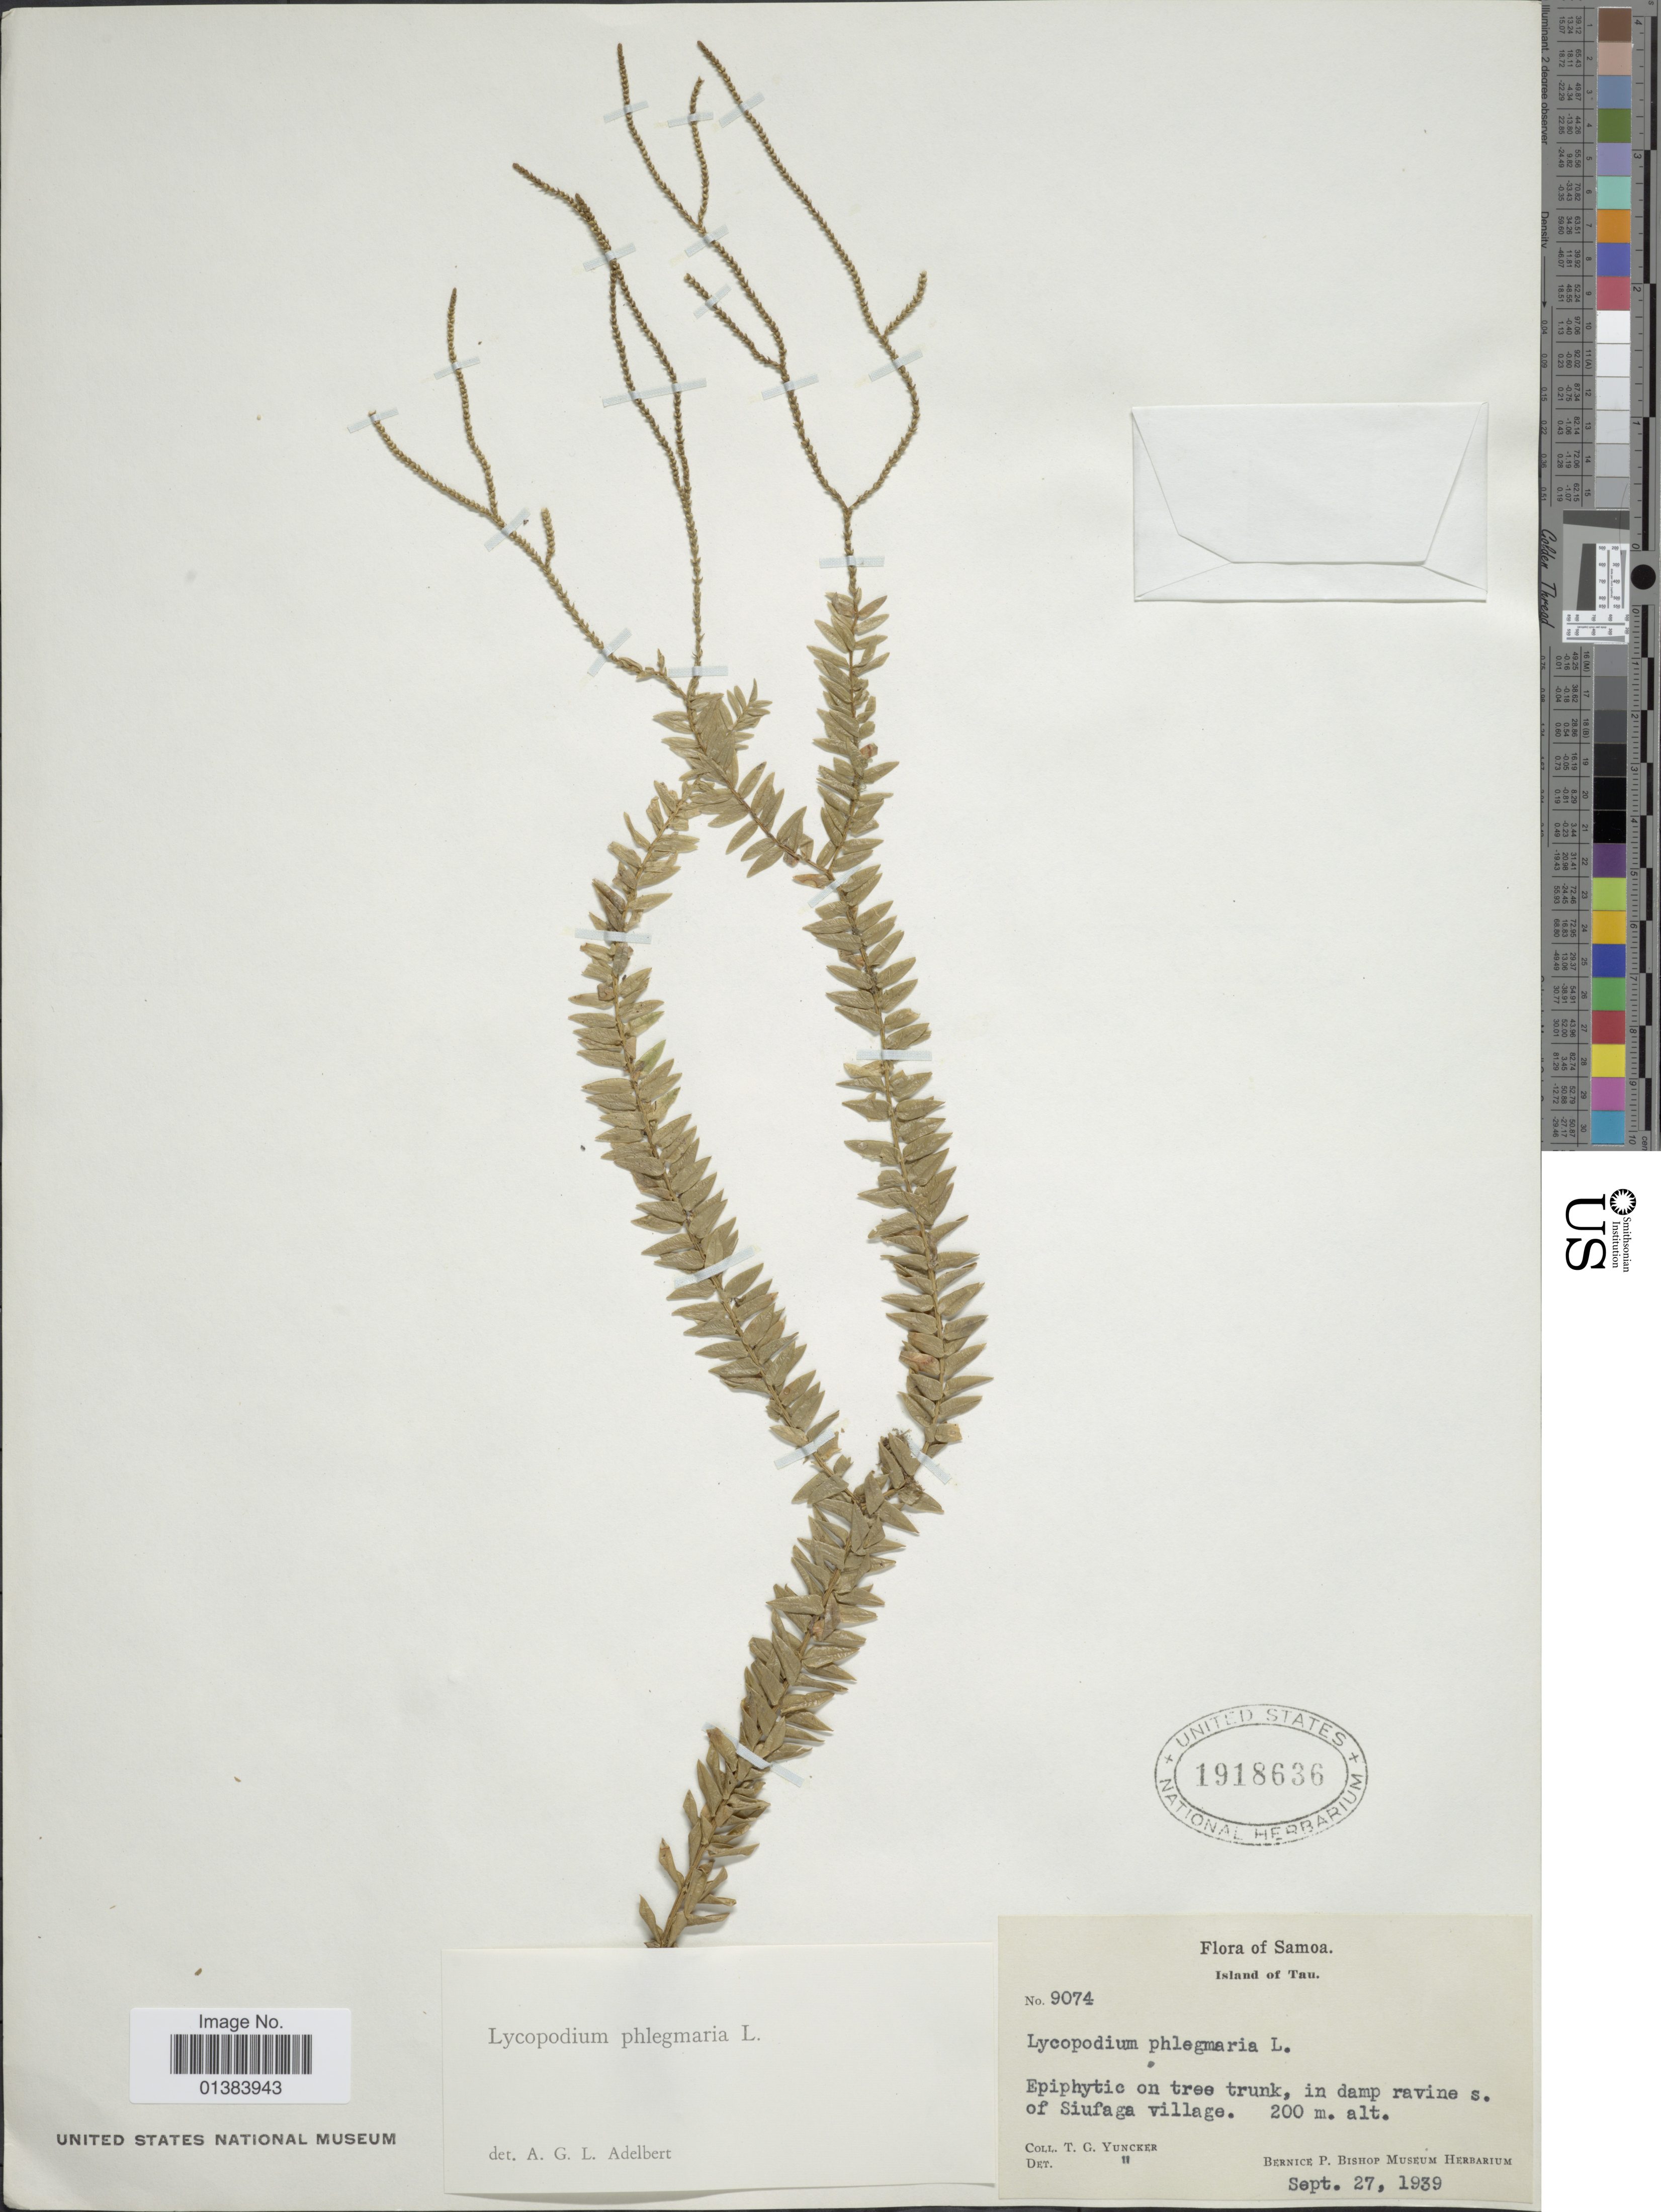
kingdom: Plantae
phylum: Tracheophyta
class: Lycopodiopsida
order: Lycopodiales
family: Lycopodiaceae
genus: Phlegmariurus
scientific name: Phlegmariurus australis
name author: (Willd.) A. R. Field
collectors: T. G. Yuncker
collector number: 9074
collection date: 1939-09-27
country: American Samoa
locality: Island of Tau, in damp ravine s. of Siufaga village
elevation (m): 200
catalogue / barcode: US 1918636